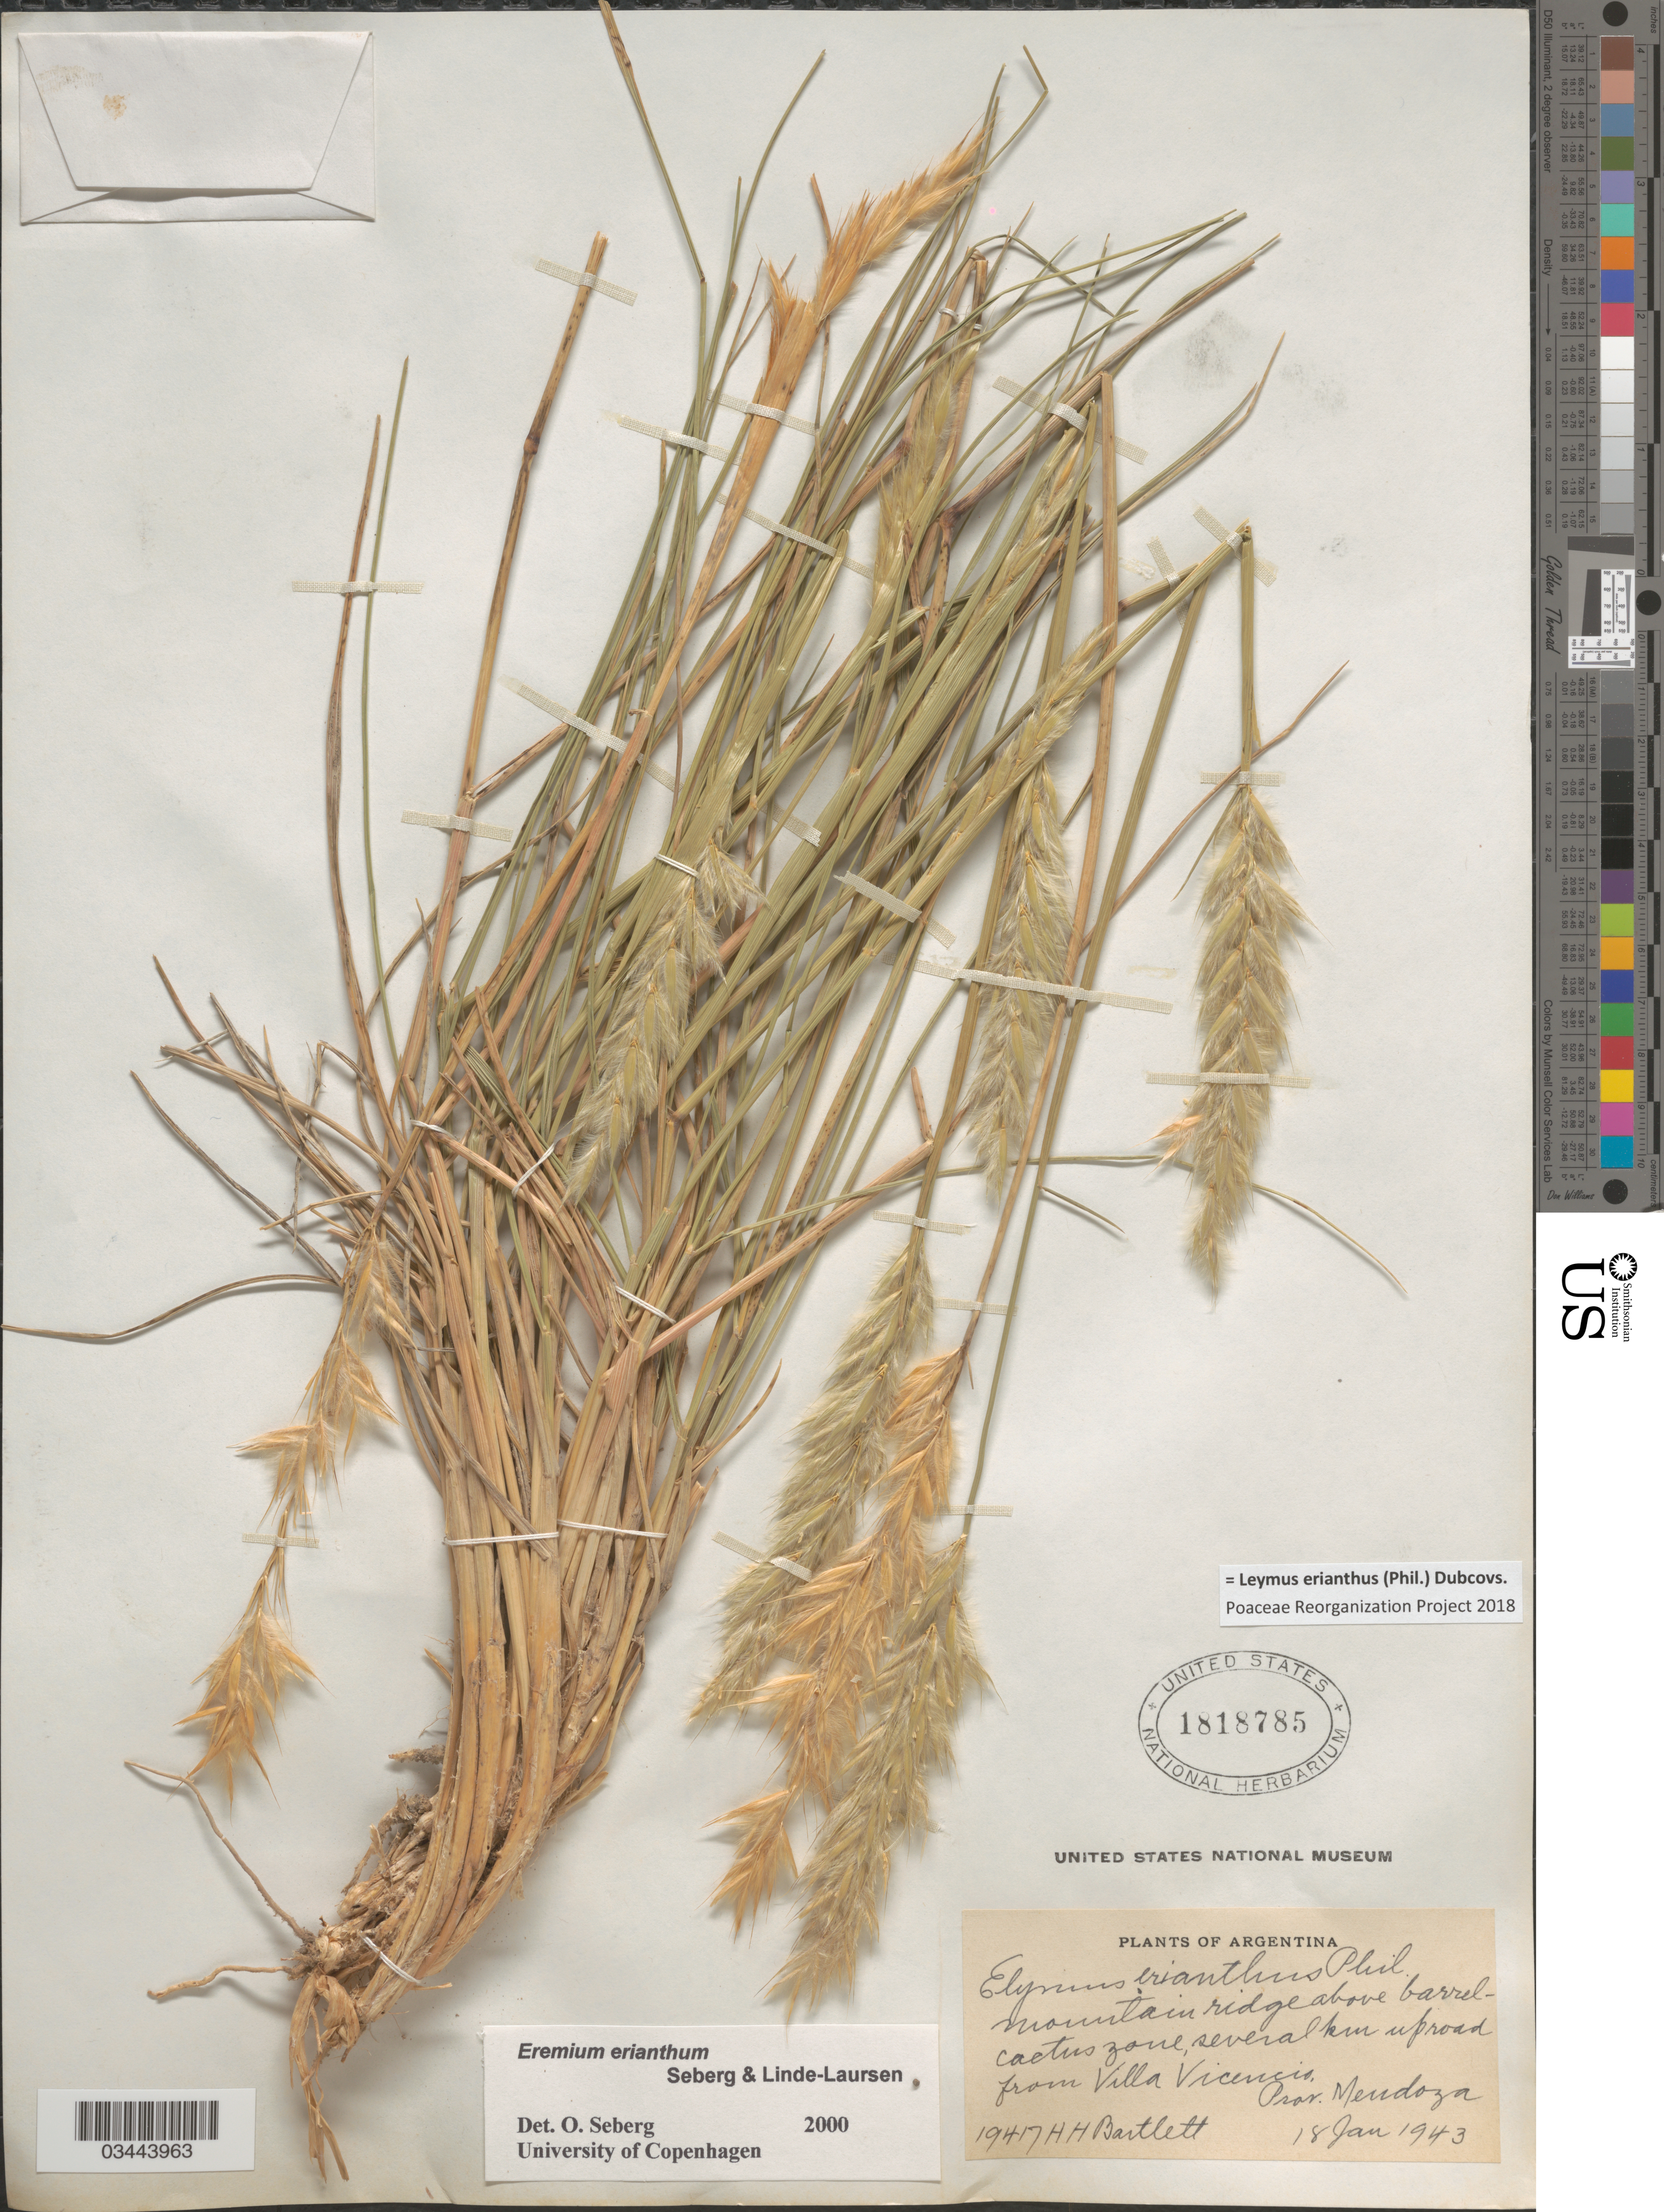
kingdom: Plantae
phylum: Tracheophyta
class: Liliopsida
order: Poales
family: Poaceae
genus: Leymus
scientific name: Leymus erianthus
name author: (Phil.) Dubcovsky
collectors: H. H. Bartlett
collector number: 19417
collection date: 1943-01-18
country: Argentina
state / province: Mendoza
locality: Mountain ridge above barrel-cactus zone, several km up road from Villa Vicenciio.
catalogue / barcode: US 1818785